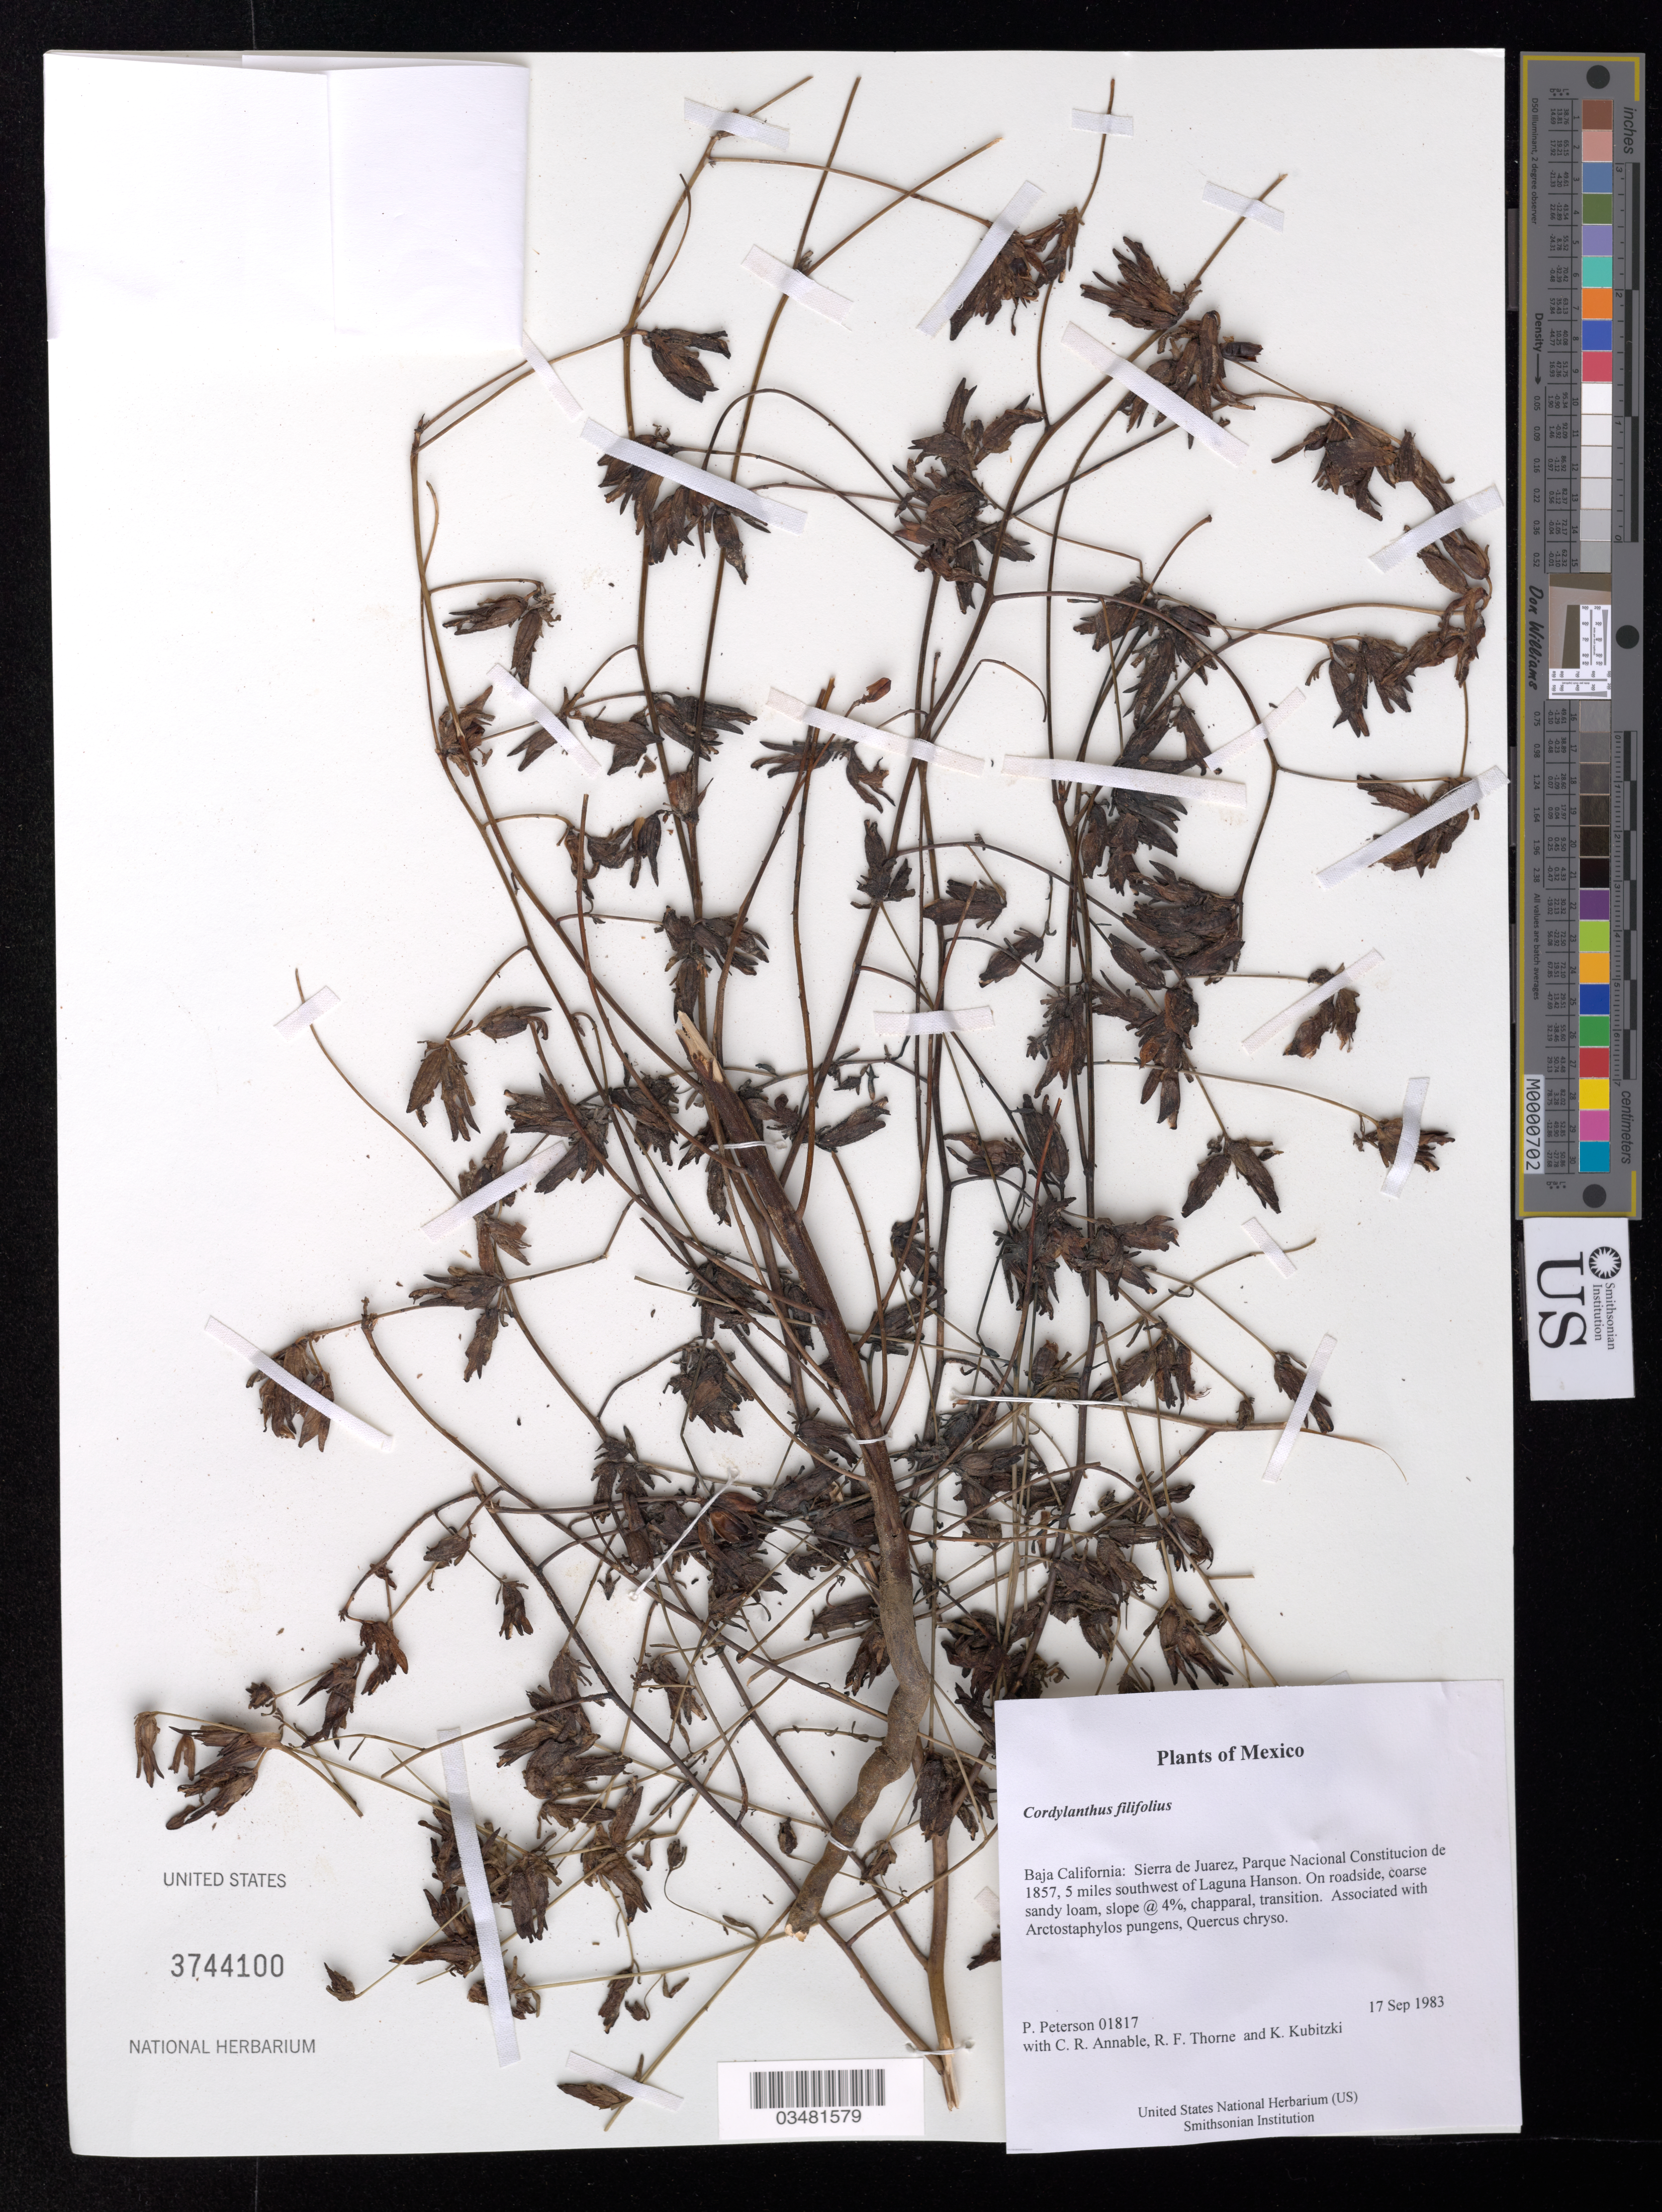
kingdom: Plantae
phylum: Tracheophyta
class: Magnoliopsida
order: Lamiales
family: Orobanchaceae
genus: Cordylanthus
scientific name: Cordylanthus filifolius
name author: Nutt. ex Benth.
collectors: P. M. Peterson, C. R. Annable, R. F. Thorne & K. Kubitzki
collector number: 01817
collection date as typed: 17 Sep 1983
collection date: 1983-09-17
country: Mexico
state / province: Baja California Norte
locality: Sierra de Juarez, Parque Nacional Constitucion de 1857, 5 miles southwest of Laguna Hanson.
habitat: On roadside, coarse sandy loam, slope @ 4%, chapparal, transition. Associated with Arctostaphylos pungens, Quercus chryso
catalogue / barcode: US 3744100